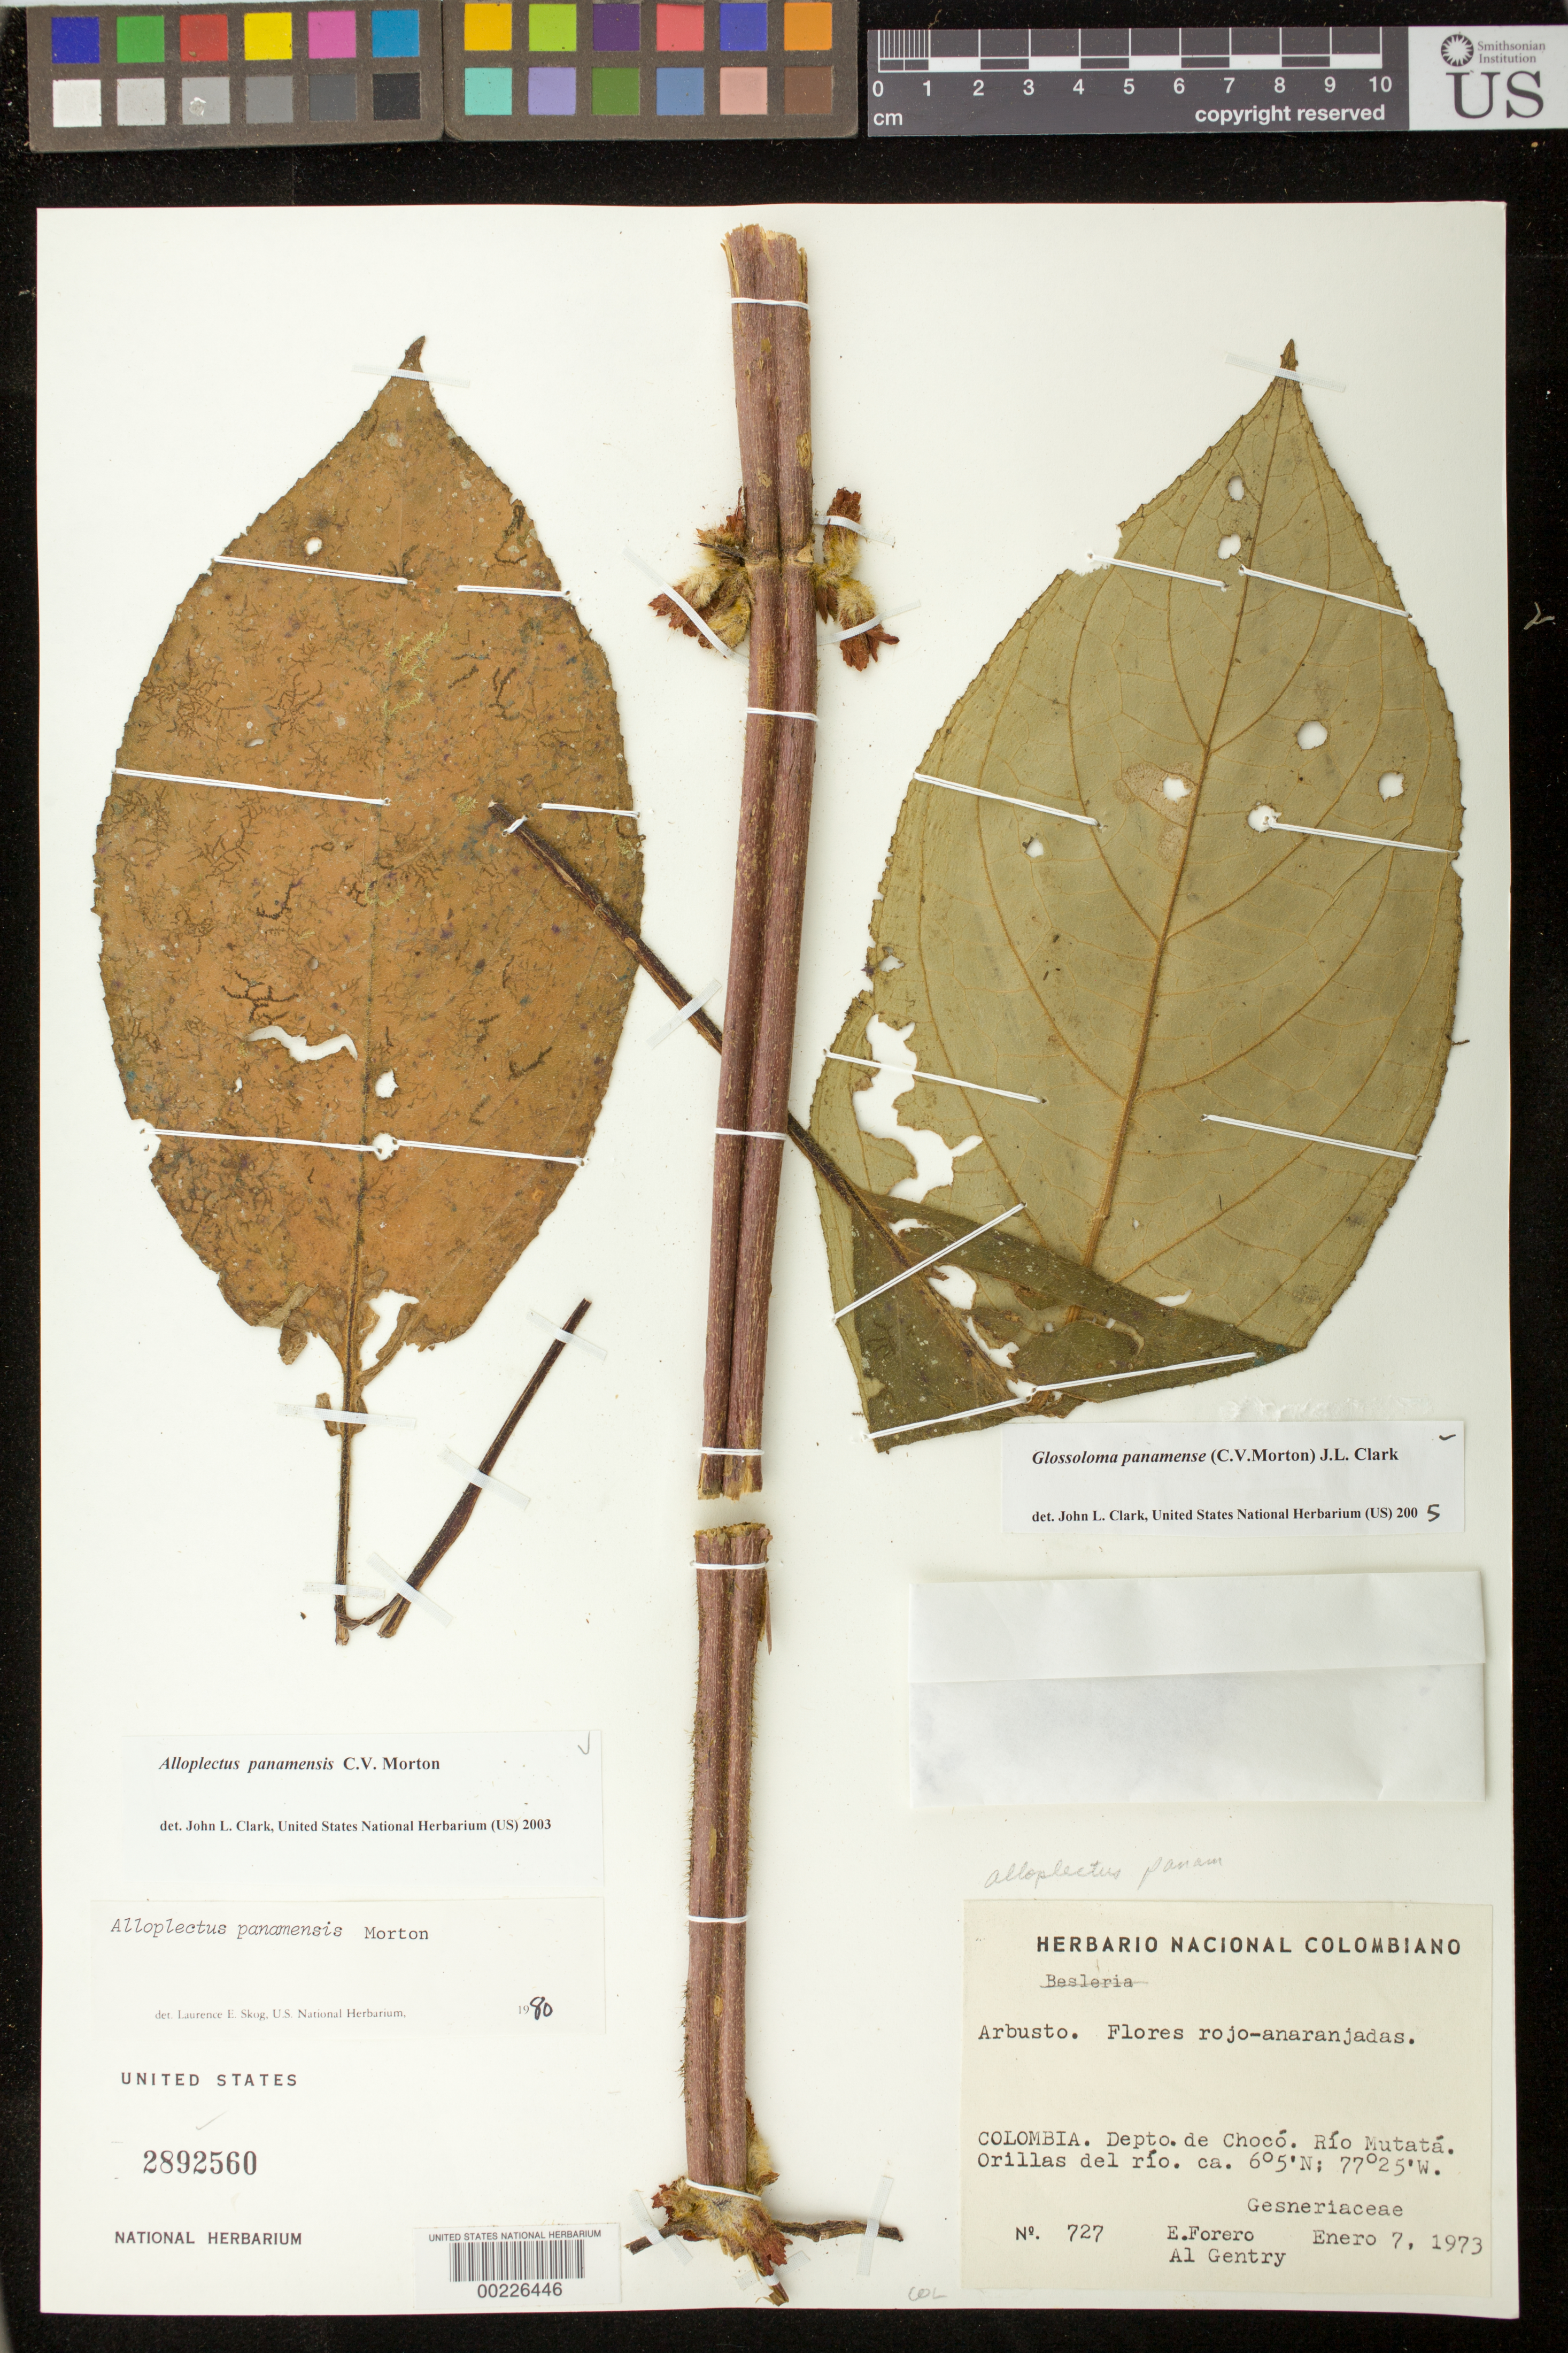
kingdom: Plantae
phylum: Tracheophyta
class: Magnoliopsida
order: Lamiales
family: Gesneriaceae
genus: Glossoloma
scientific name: Glossoloma panamense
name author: (C.V. Morton) J.L. Clark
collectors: E. Forero & A. H. Gentry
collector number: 727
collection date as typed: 07 Jan 1973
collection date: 1973-01-07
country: Colombia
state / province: Chocó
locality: Río Mutatá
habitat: Banks of the river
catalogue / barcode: US 2892560